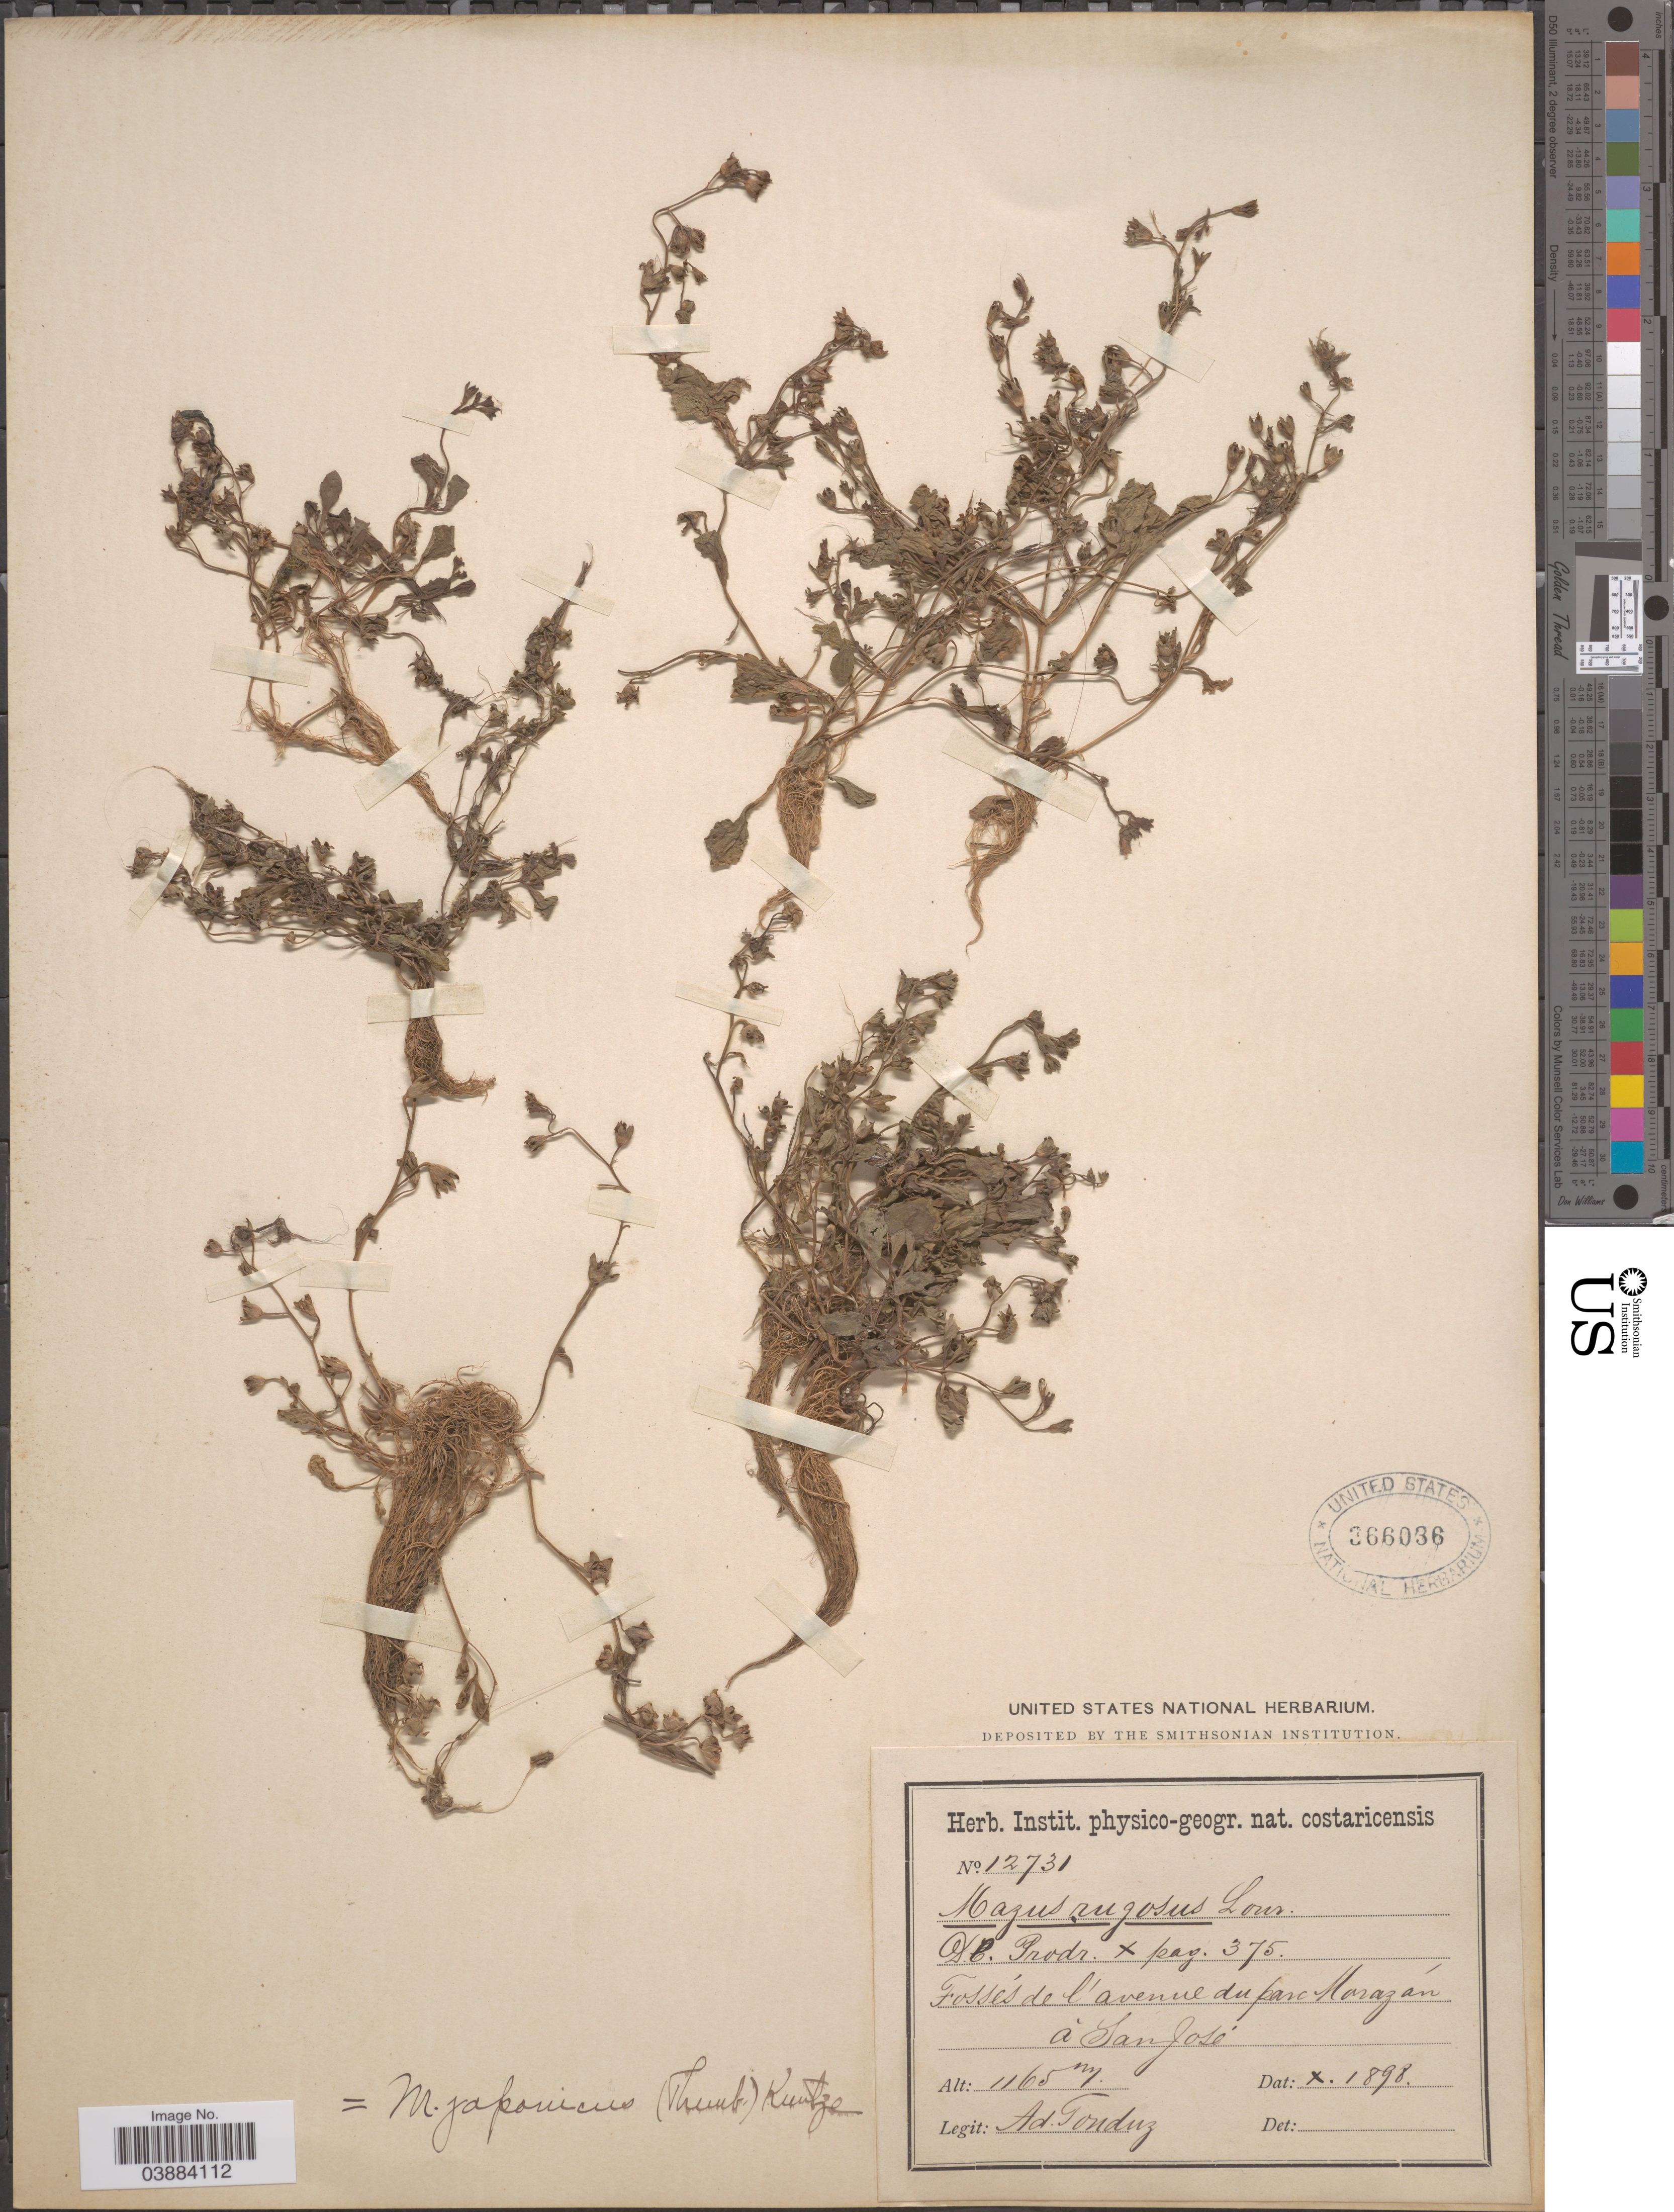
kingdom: Plantae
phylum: Tracheophyta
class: Magnoliopsida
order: Lamiales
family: Mazaceae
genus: Mazus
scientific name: Mazus japonicus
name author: (Thunb.) Kuntze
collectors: A. Tonduz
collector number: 12731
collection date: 1898-10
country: Costa Rica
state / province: San José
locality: Fossés l'avenue du parc Marazán á San José.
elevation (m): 1165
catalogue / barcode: US 366036